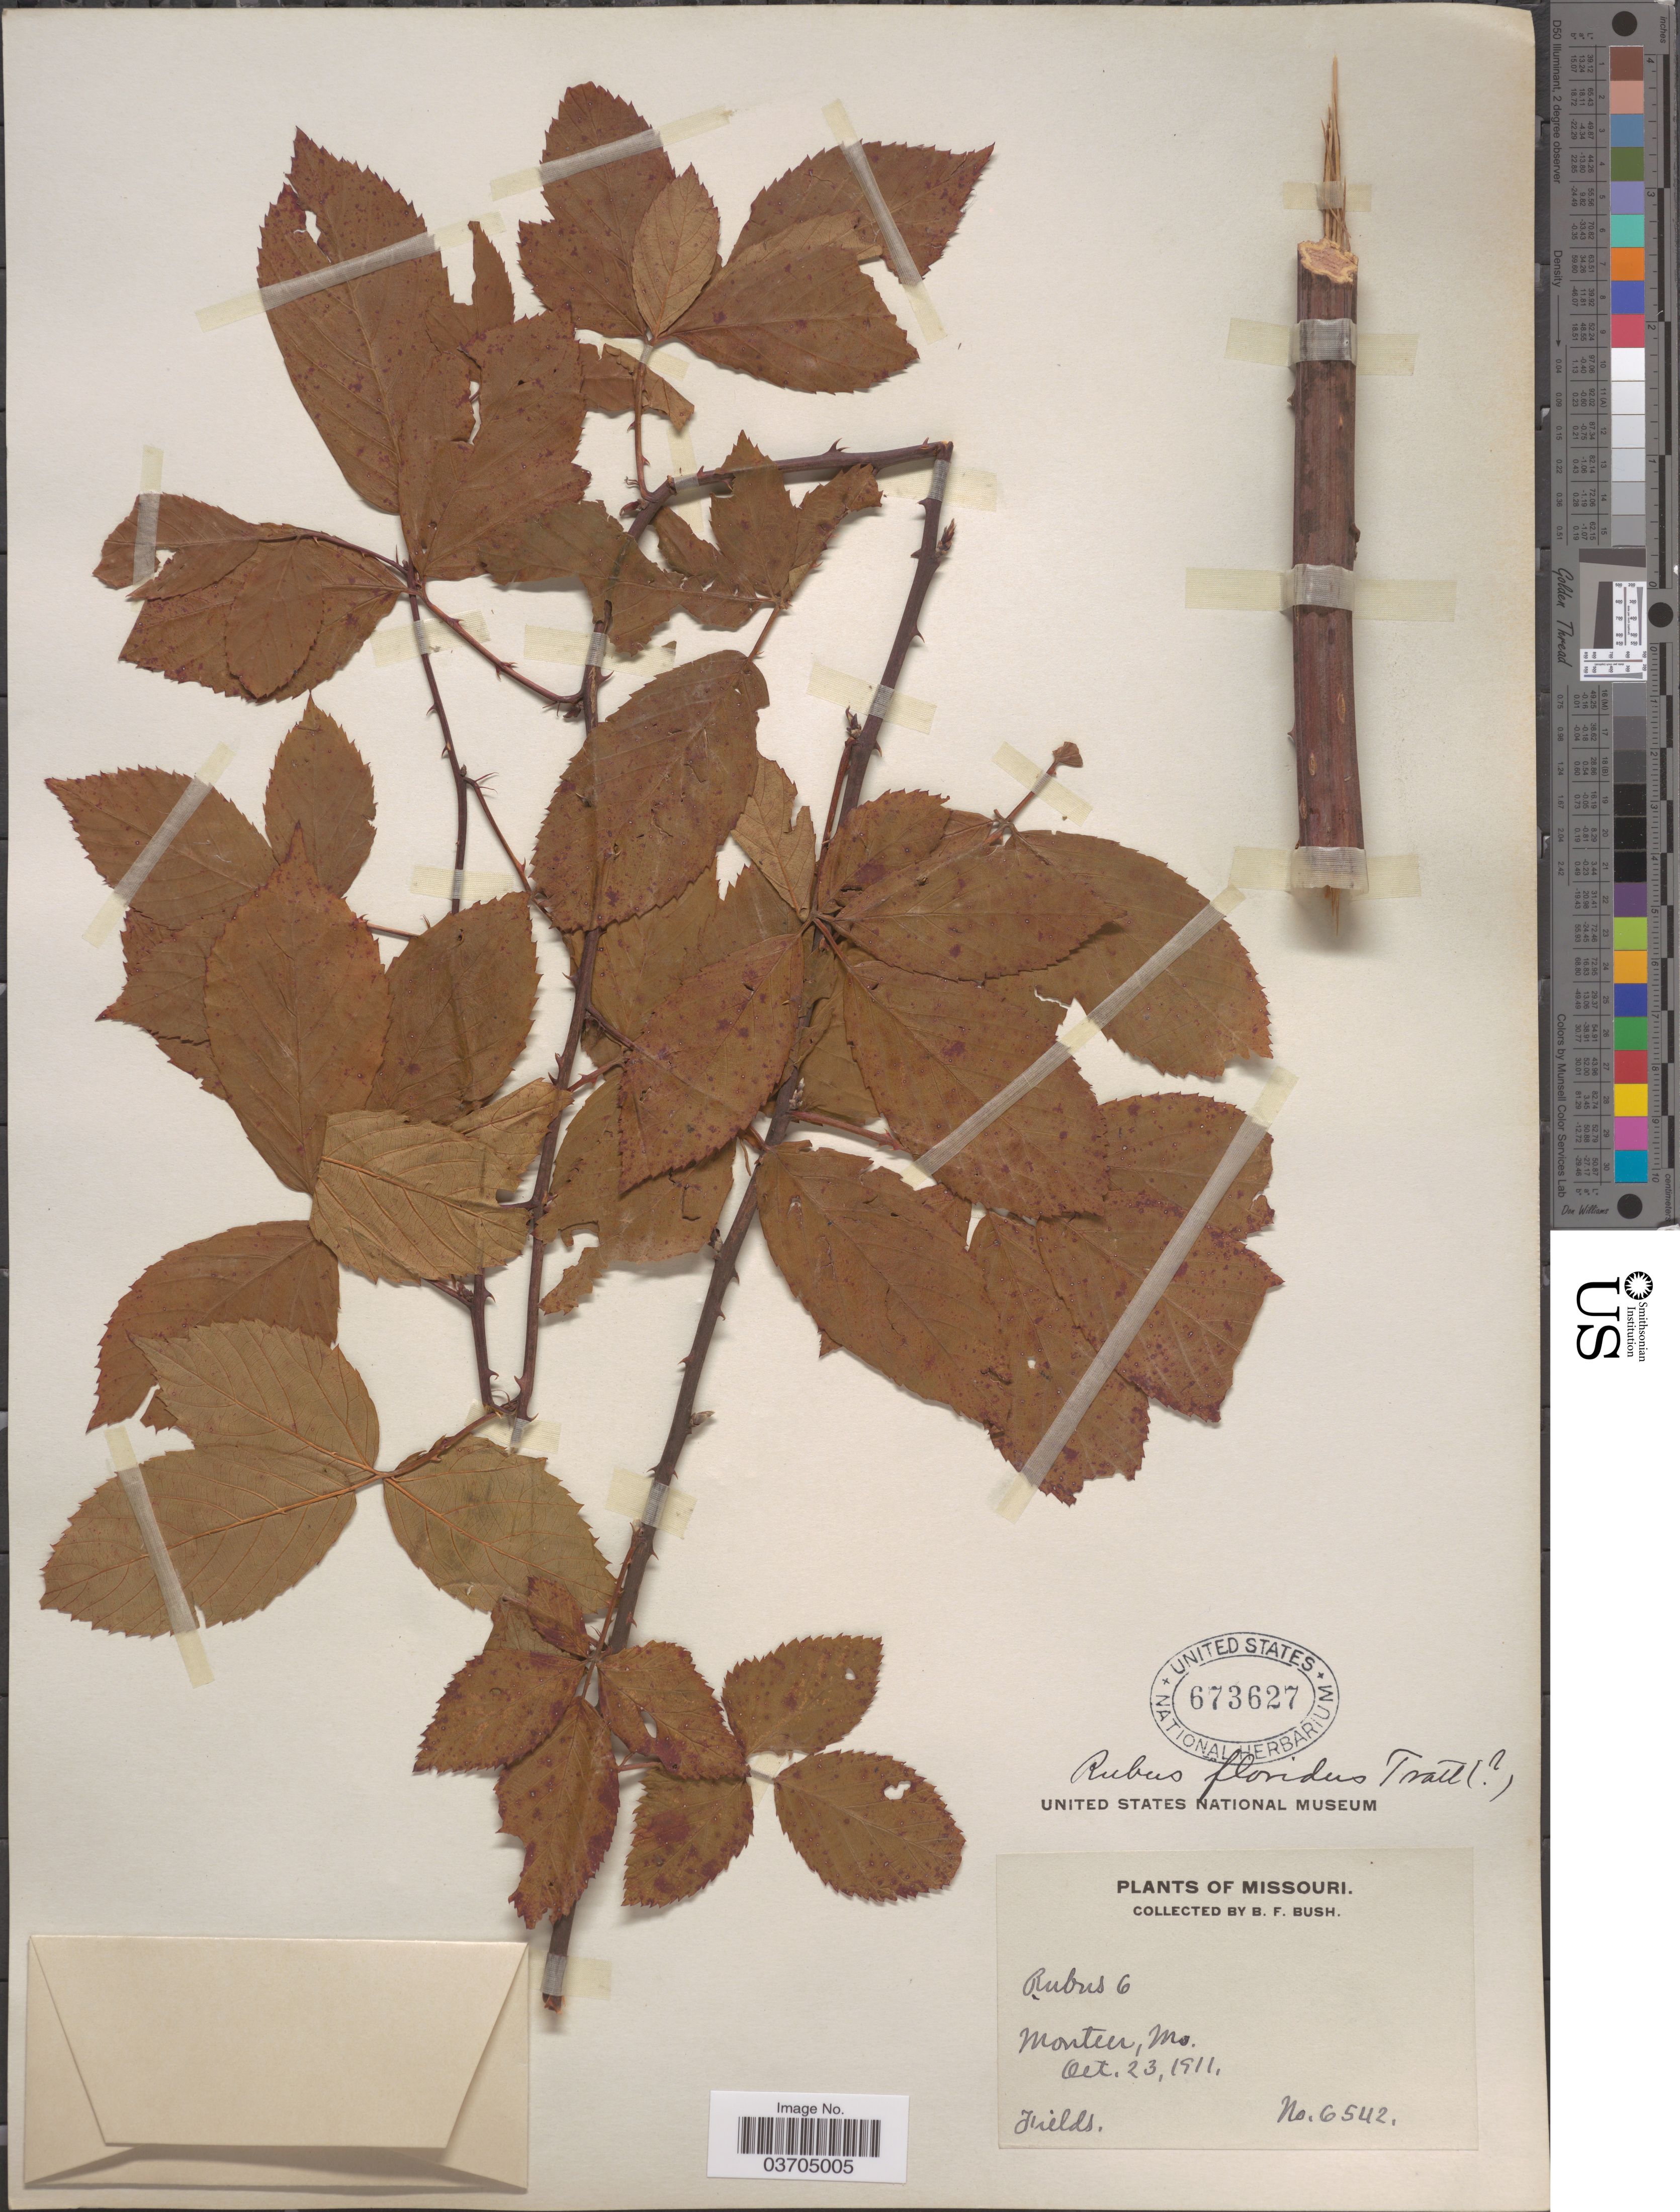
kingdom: Plantae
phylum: Tracheophyta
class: Magnoliopsida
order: Rosales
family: Rosaceae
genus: Rubus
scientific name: Rubus floridus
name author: Tratt.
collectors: B. F. Bush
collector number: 6542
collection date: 1911-10-23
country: United States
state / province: Missouri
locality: Monteer.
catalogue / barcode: US 673627